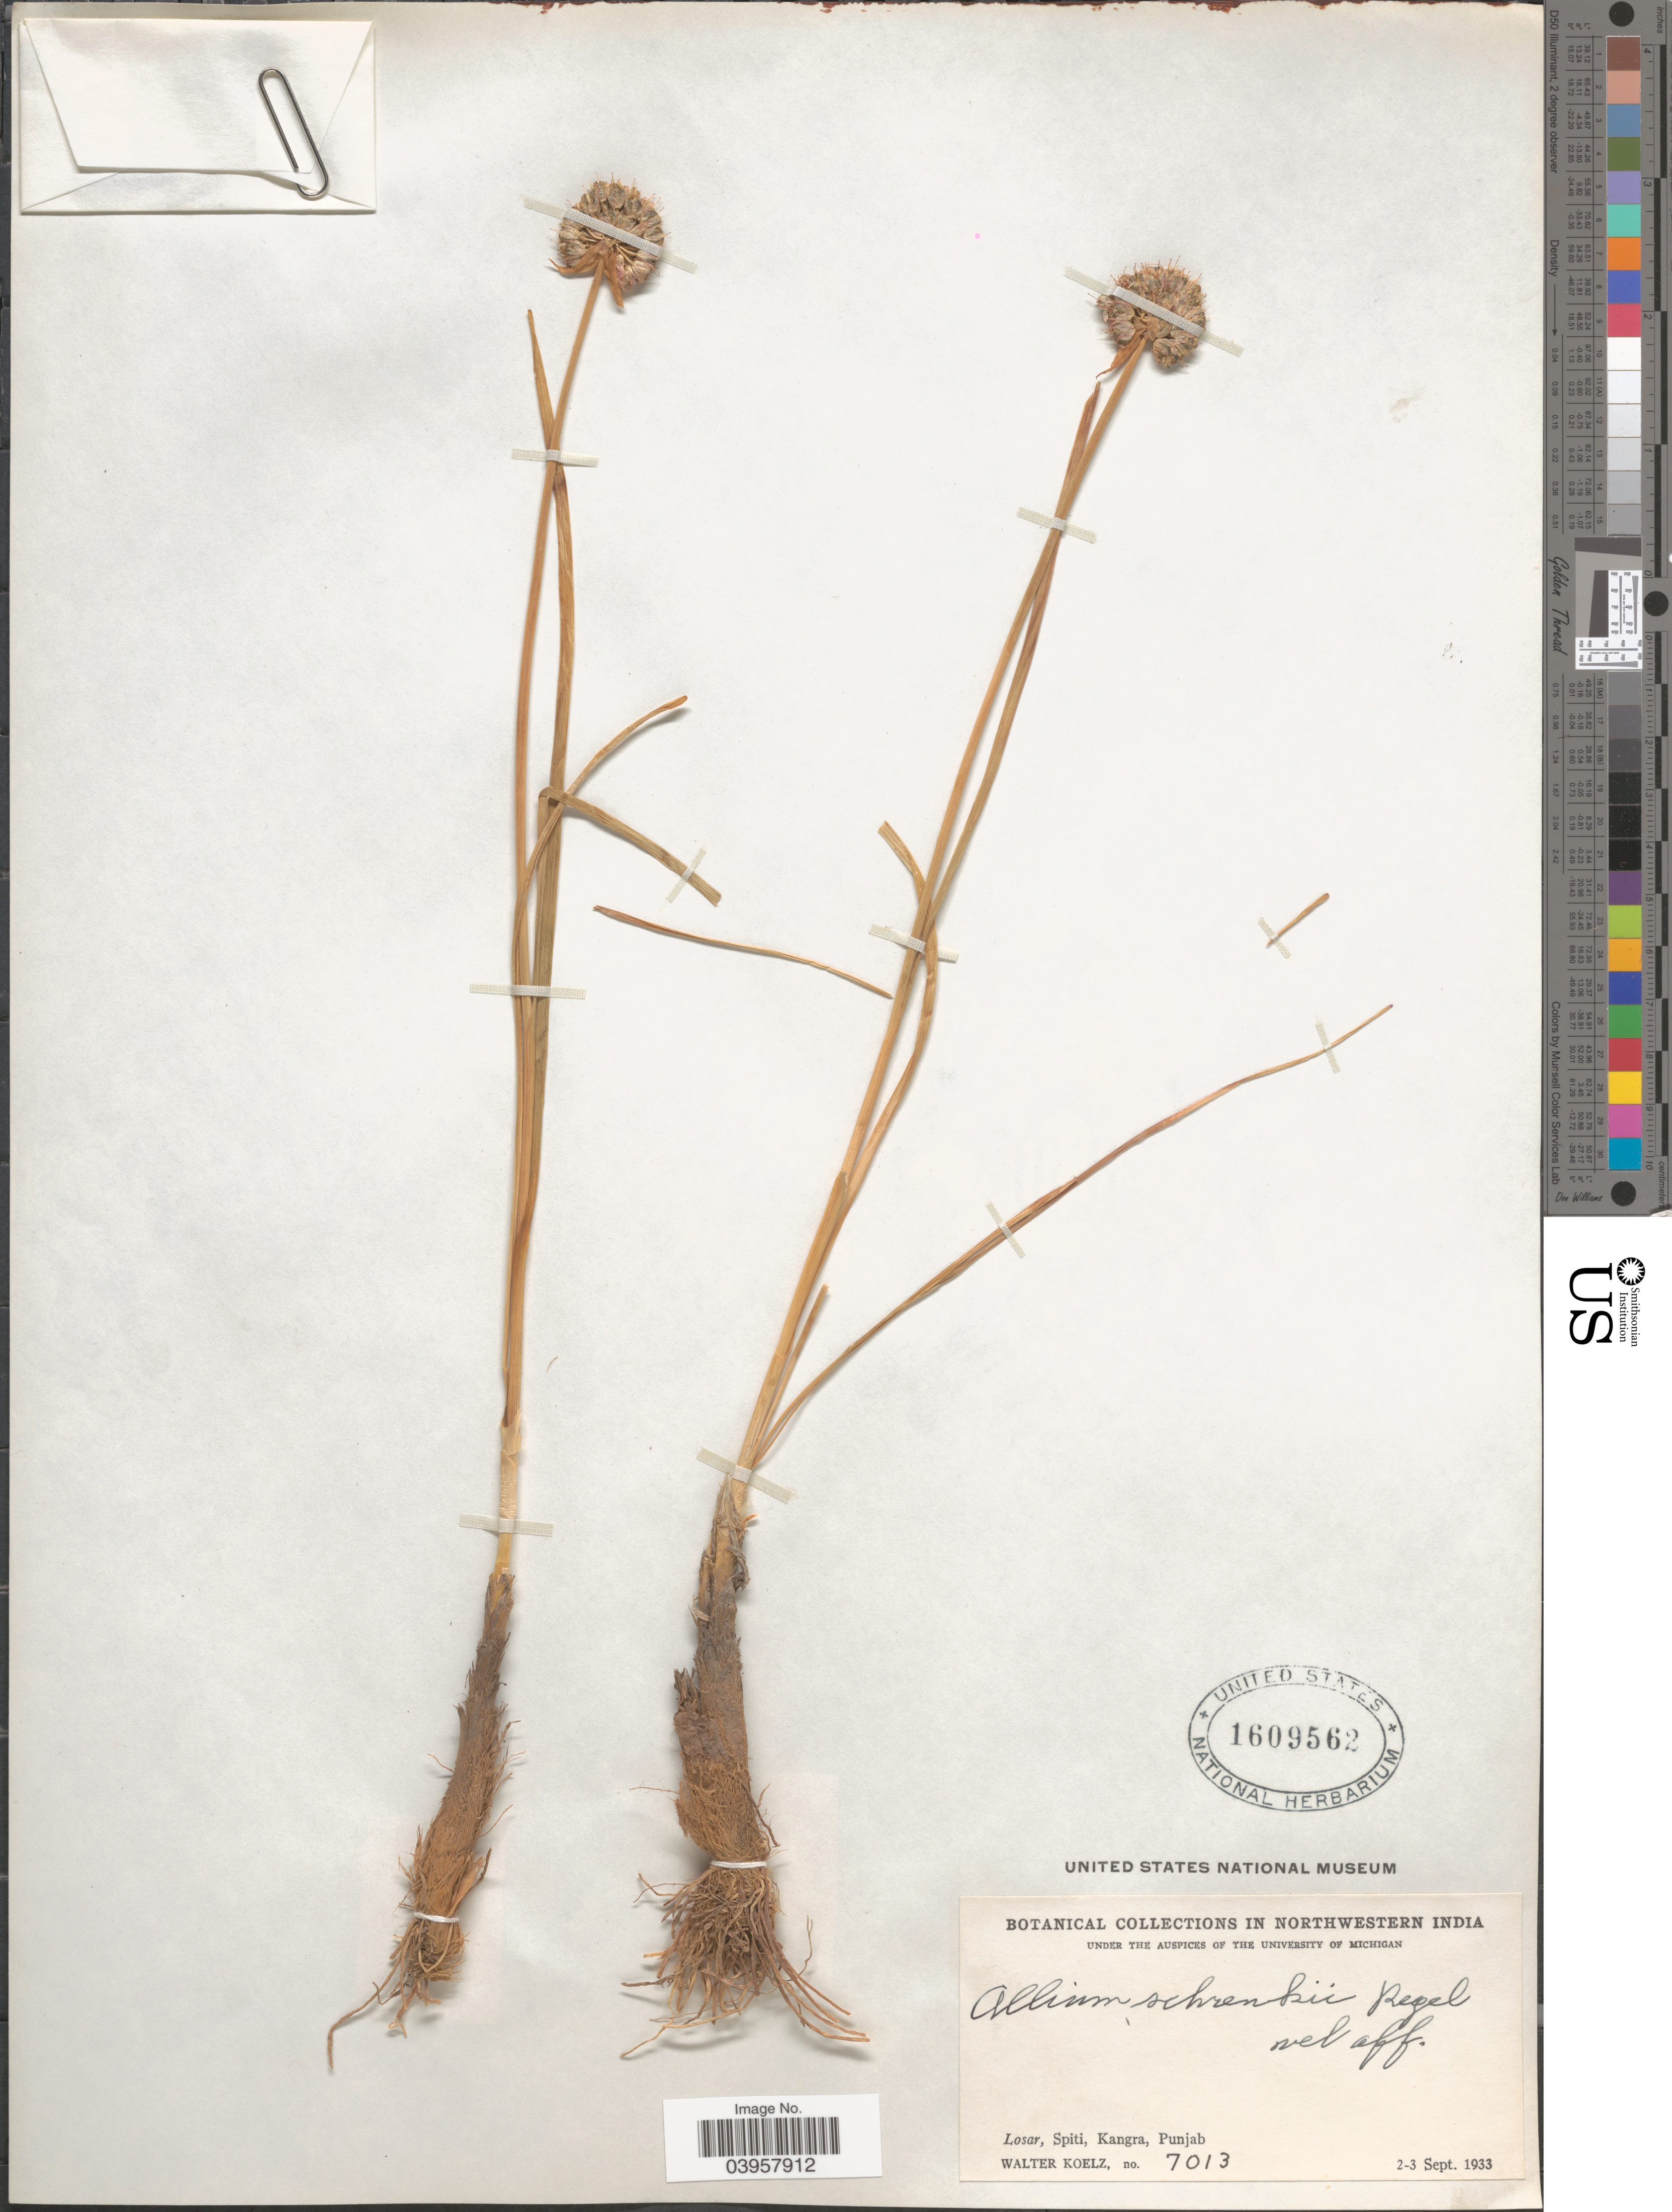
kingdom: Plantae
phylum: Tracheophyta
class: Liliopsida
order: Asparagales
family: Amaryllidaceae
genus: Allium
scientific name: Allium schrenkii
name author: Regel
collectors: W. N. Koelz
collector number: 7013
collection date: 1933-09-02/1933-09-03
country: India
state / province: Punjab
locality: Northwestern India. Losar, Spiti, Kangra.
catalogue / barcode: US 1609562